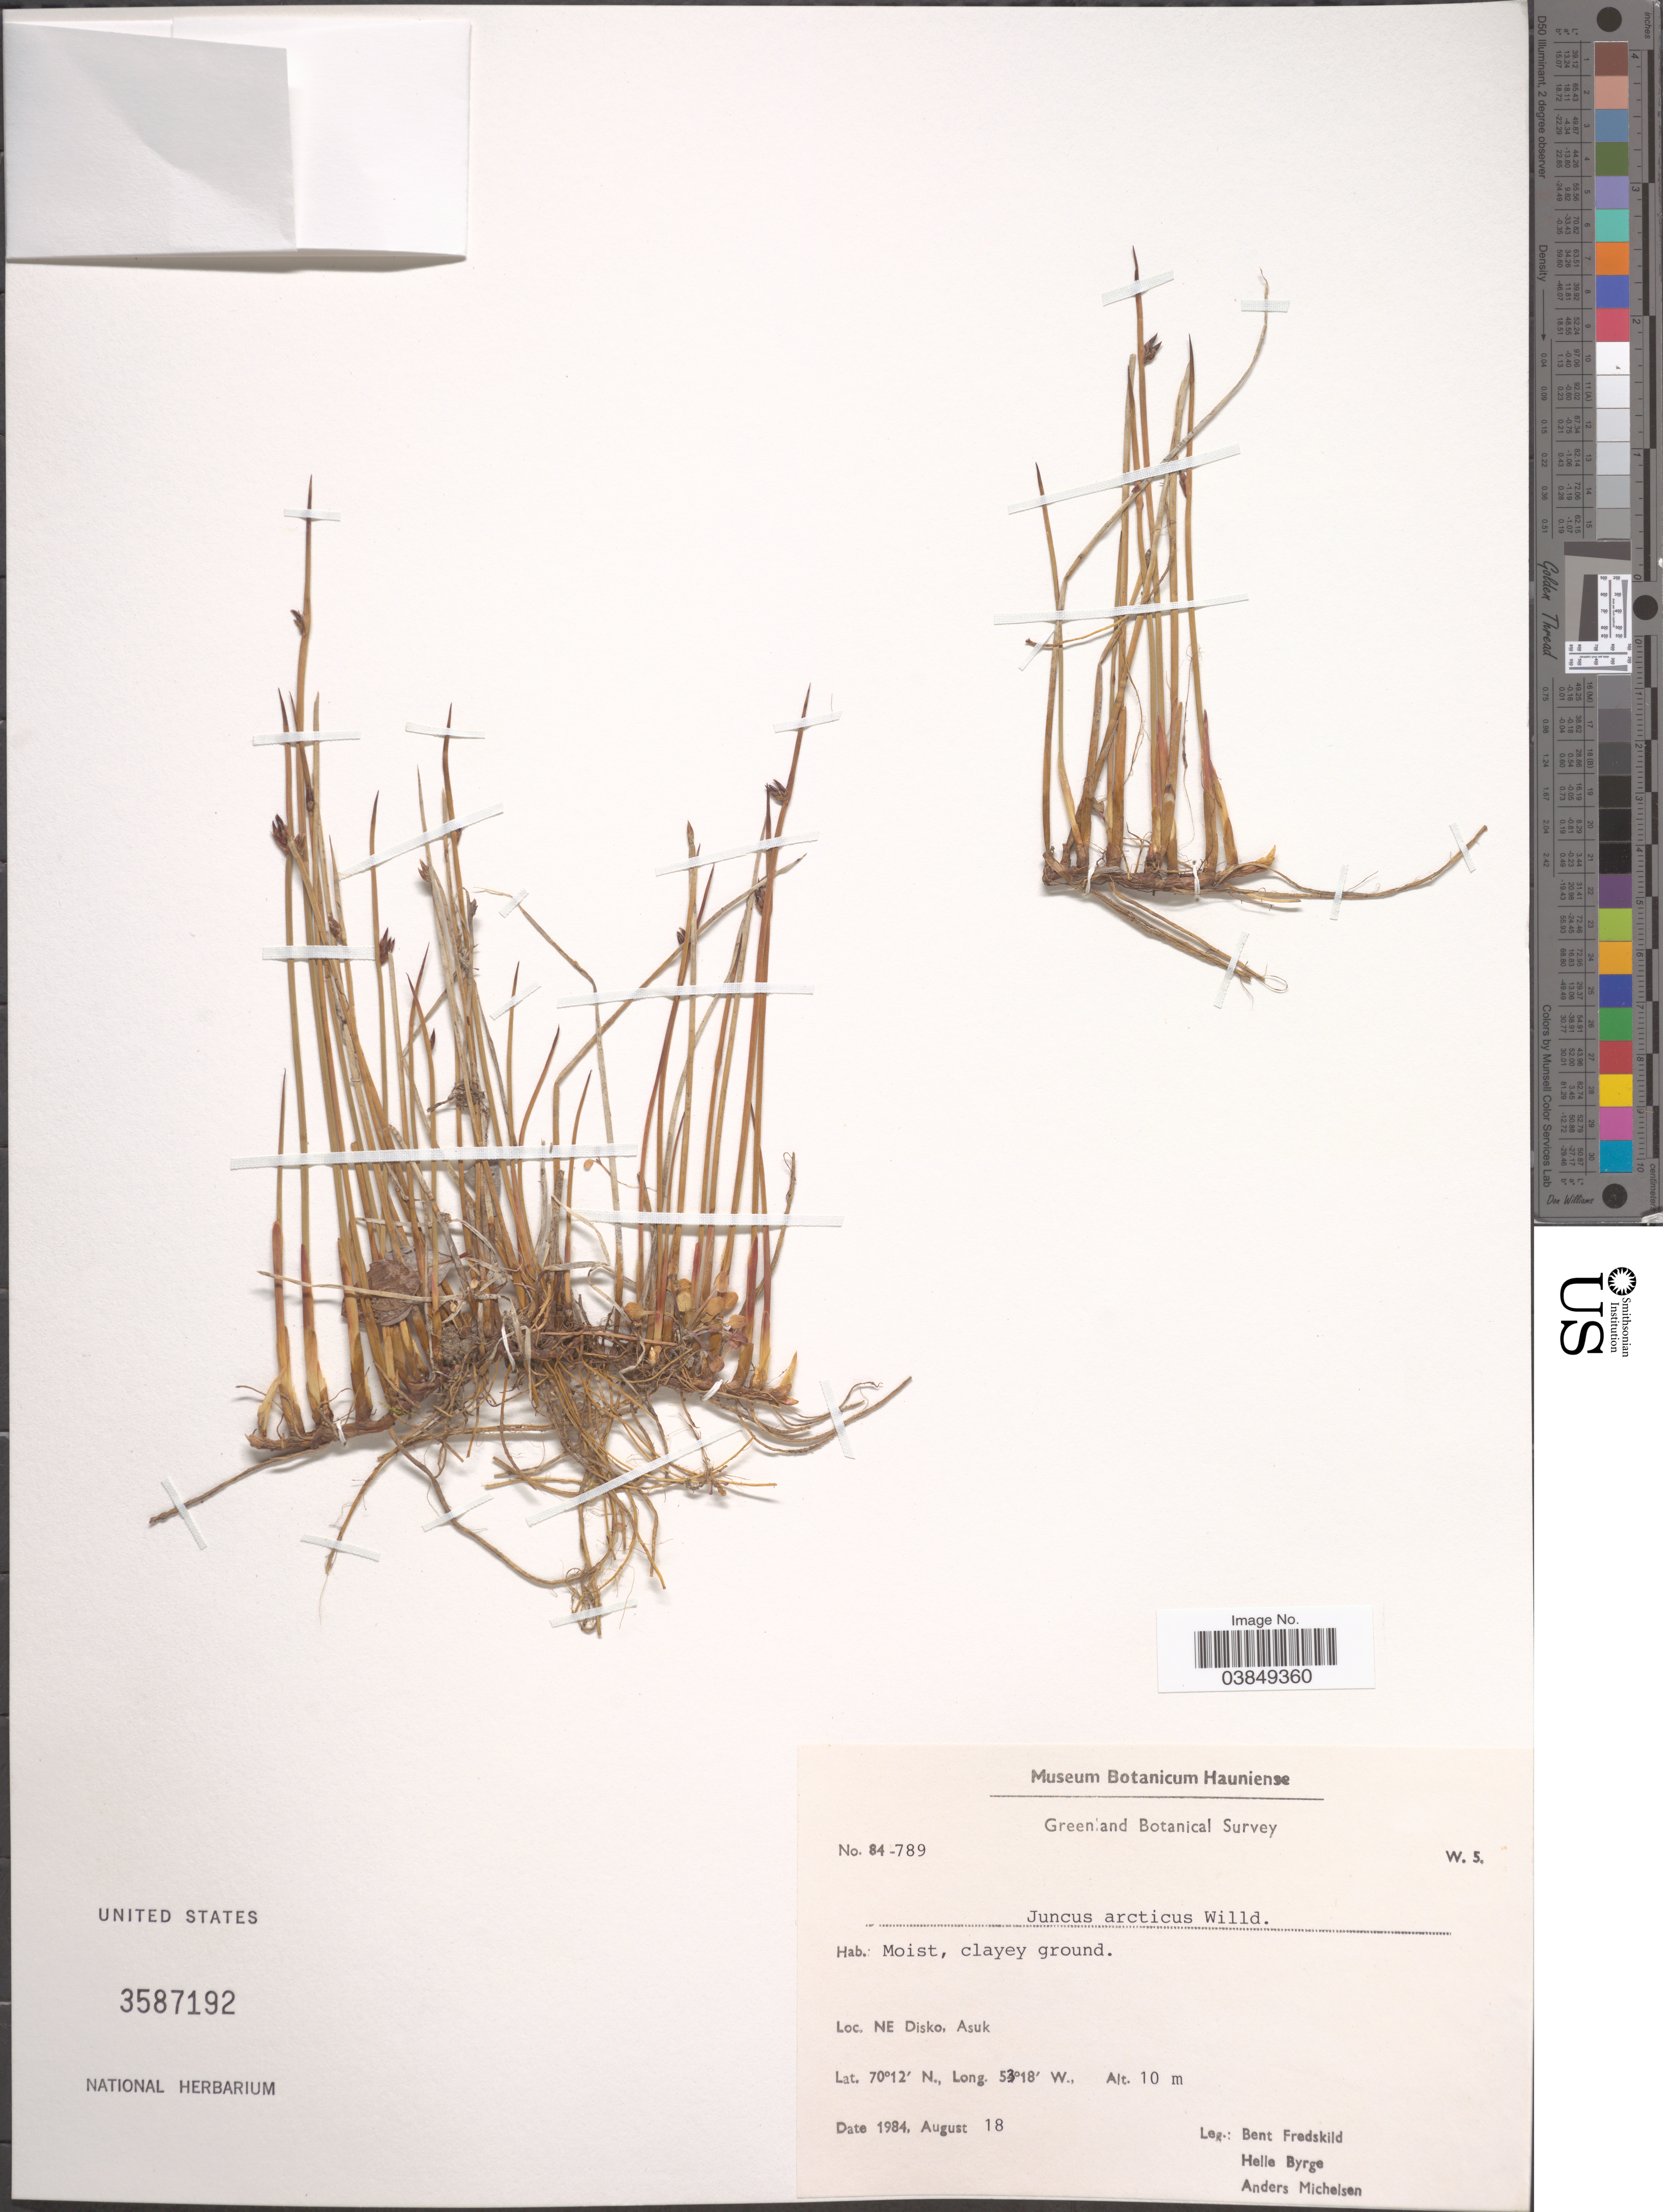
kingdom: Plantae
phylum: Tracheophyta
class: Liliopsida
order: Poales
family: Juncaceae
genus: Juncus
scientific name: Juncus arcticus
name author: Willd.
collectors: B. Fredskild, H. Byrge & A. Michelsen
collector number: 84-789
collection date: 1984-08-18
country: Greenland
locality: NE Disko, Asuk.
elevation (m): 10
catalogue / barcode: US 3587192